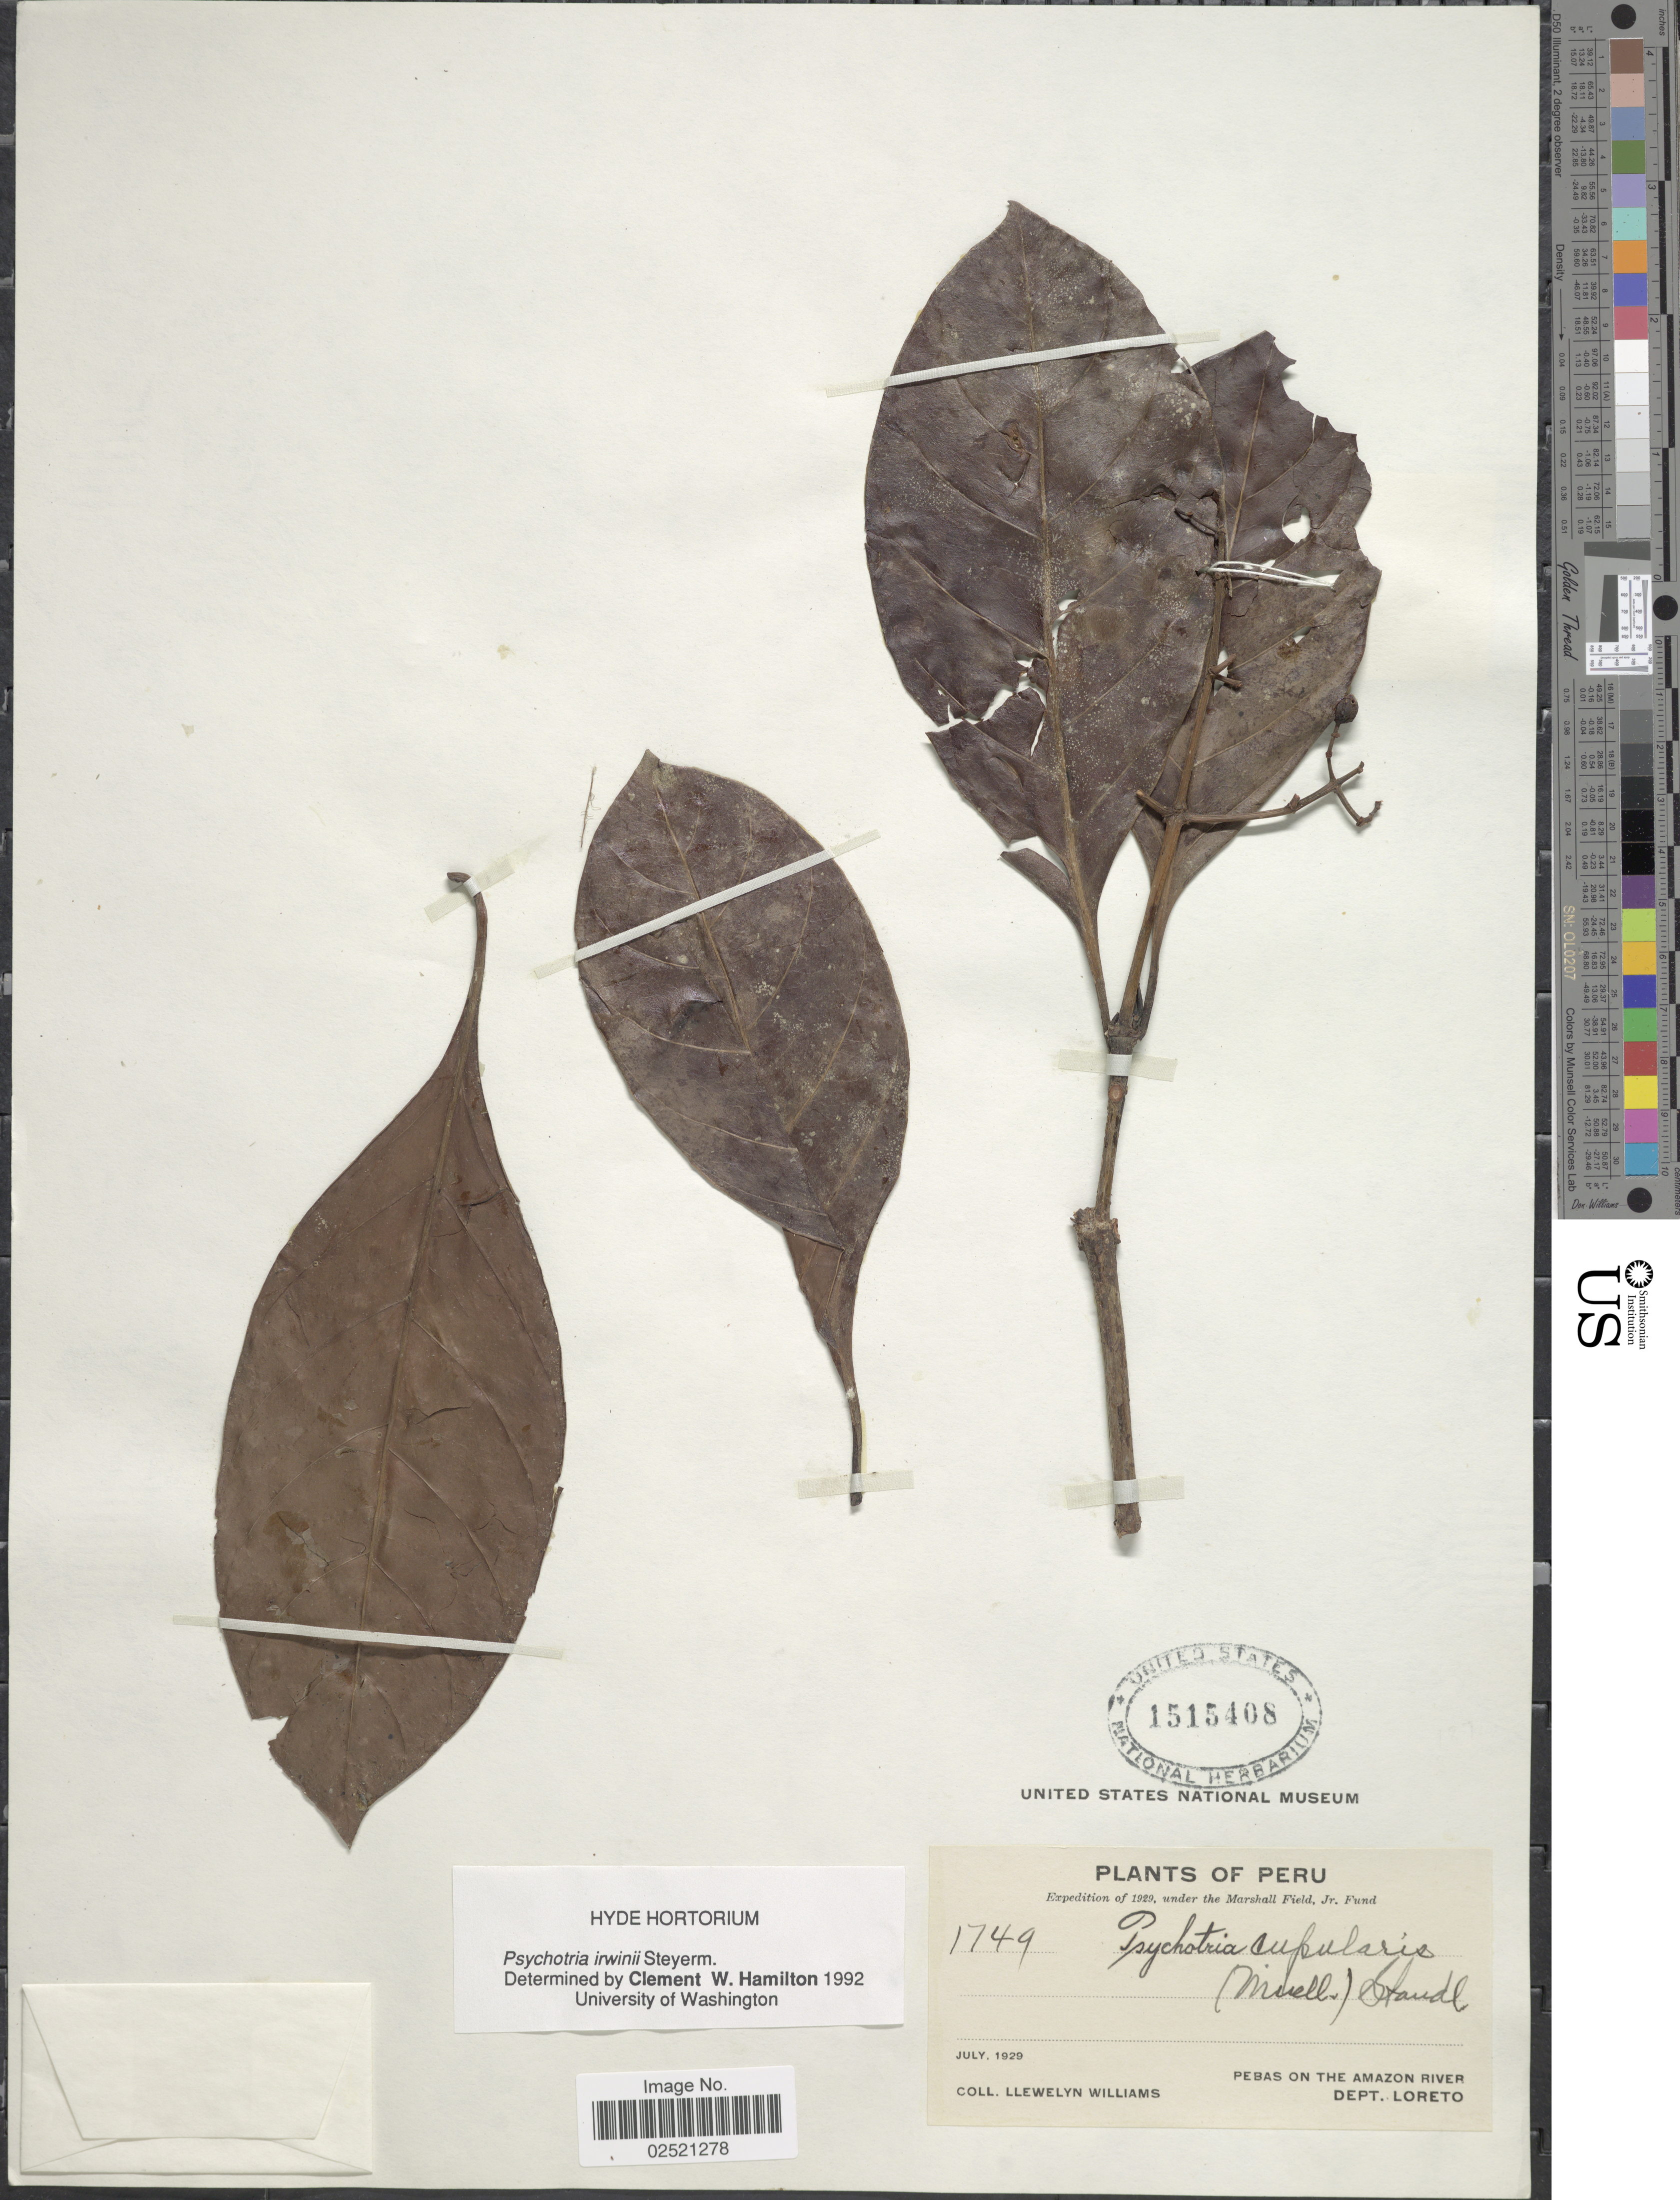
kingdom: Plantae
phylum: Tracheophyta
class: Magnoliopsida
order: Gentianales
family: Rubiaceae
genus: Psychotria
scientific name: Psychotria irwinii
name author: Steyerm.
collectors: Ll. Williams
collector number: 1749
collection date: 1929-07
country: Peru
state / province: Loreto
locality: Pebas on the Amazon River.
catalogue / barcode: US 1515408